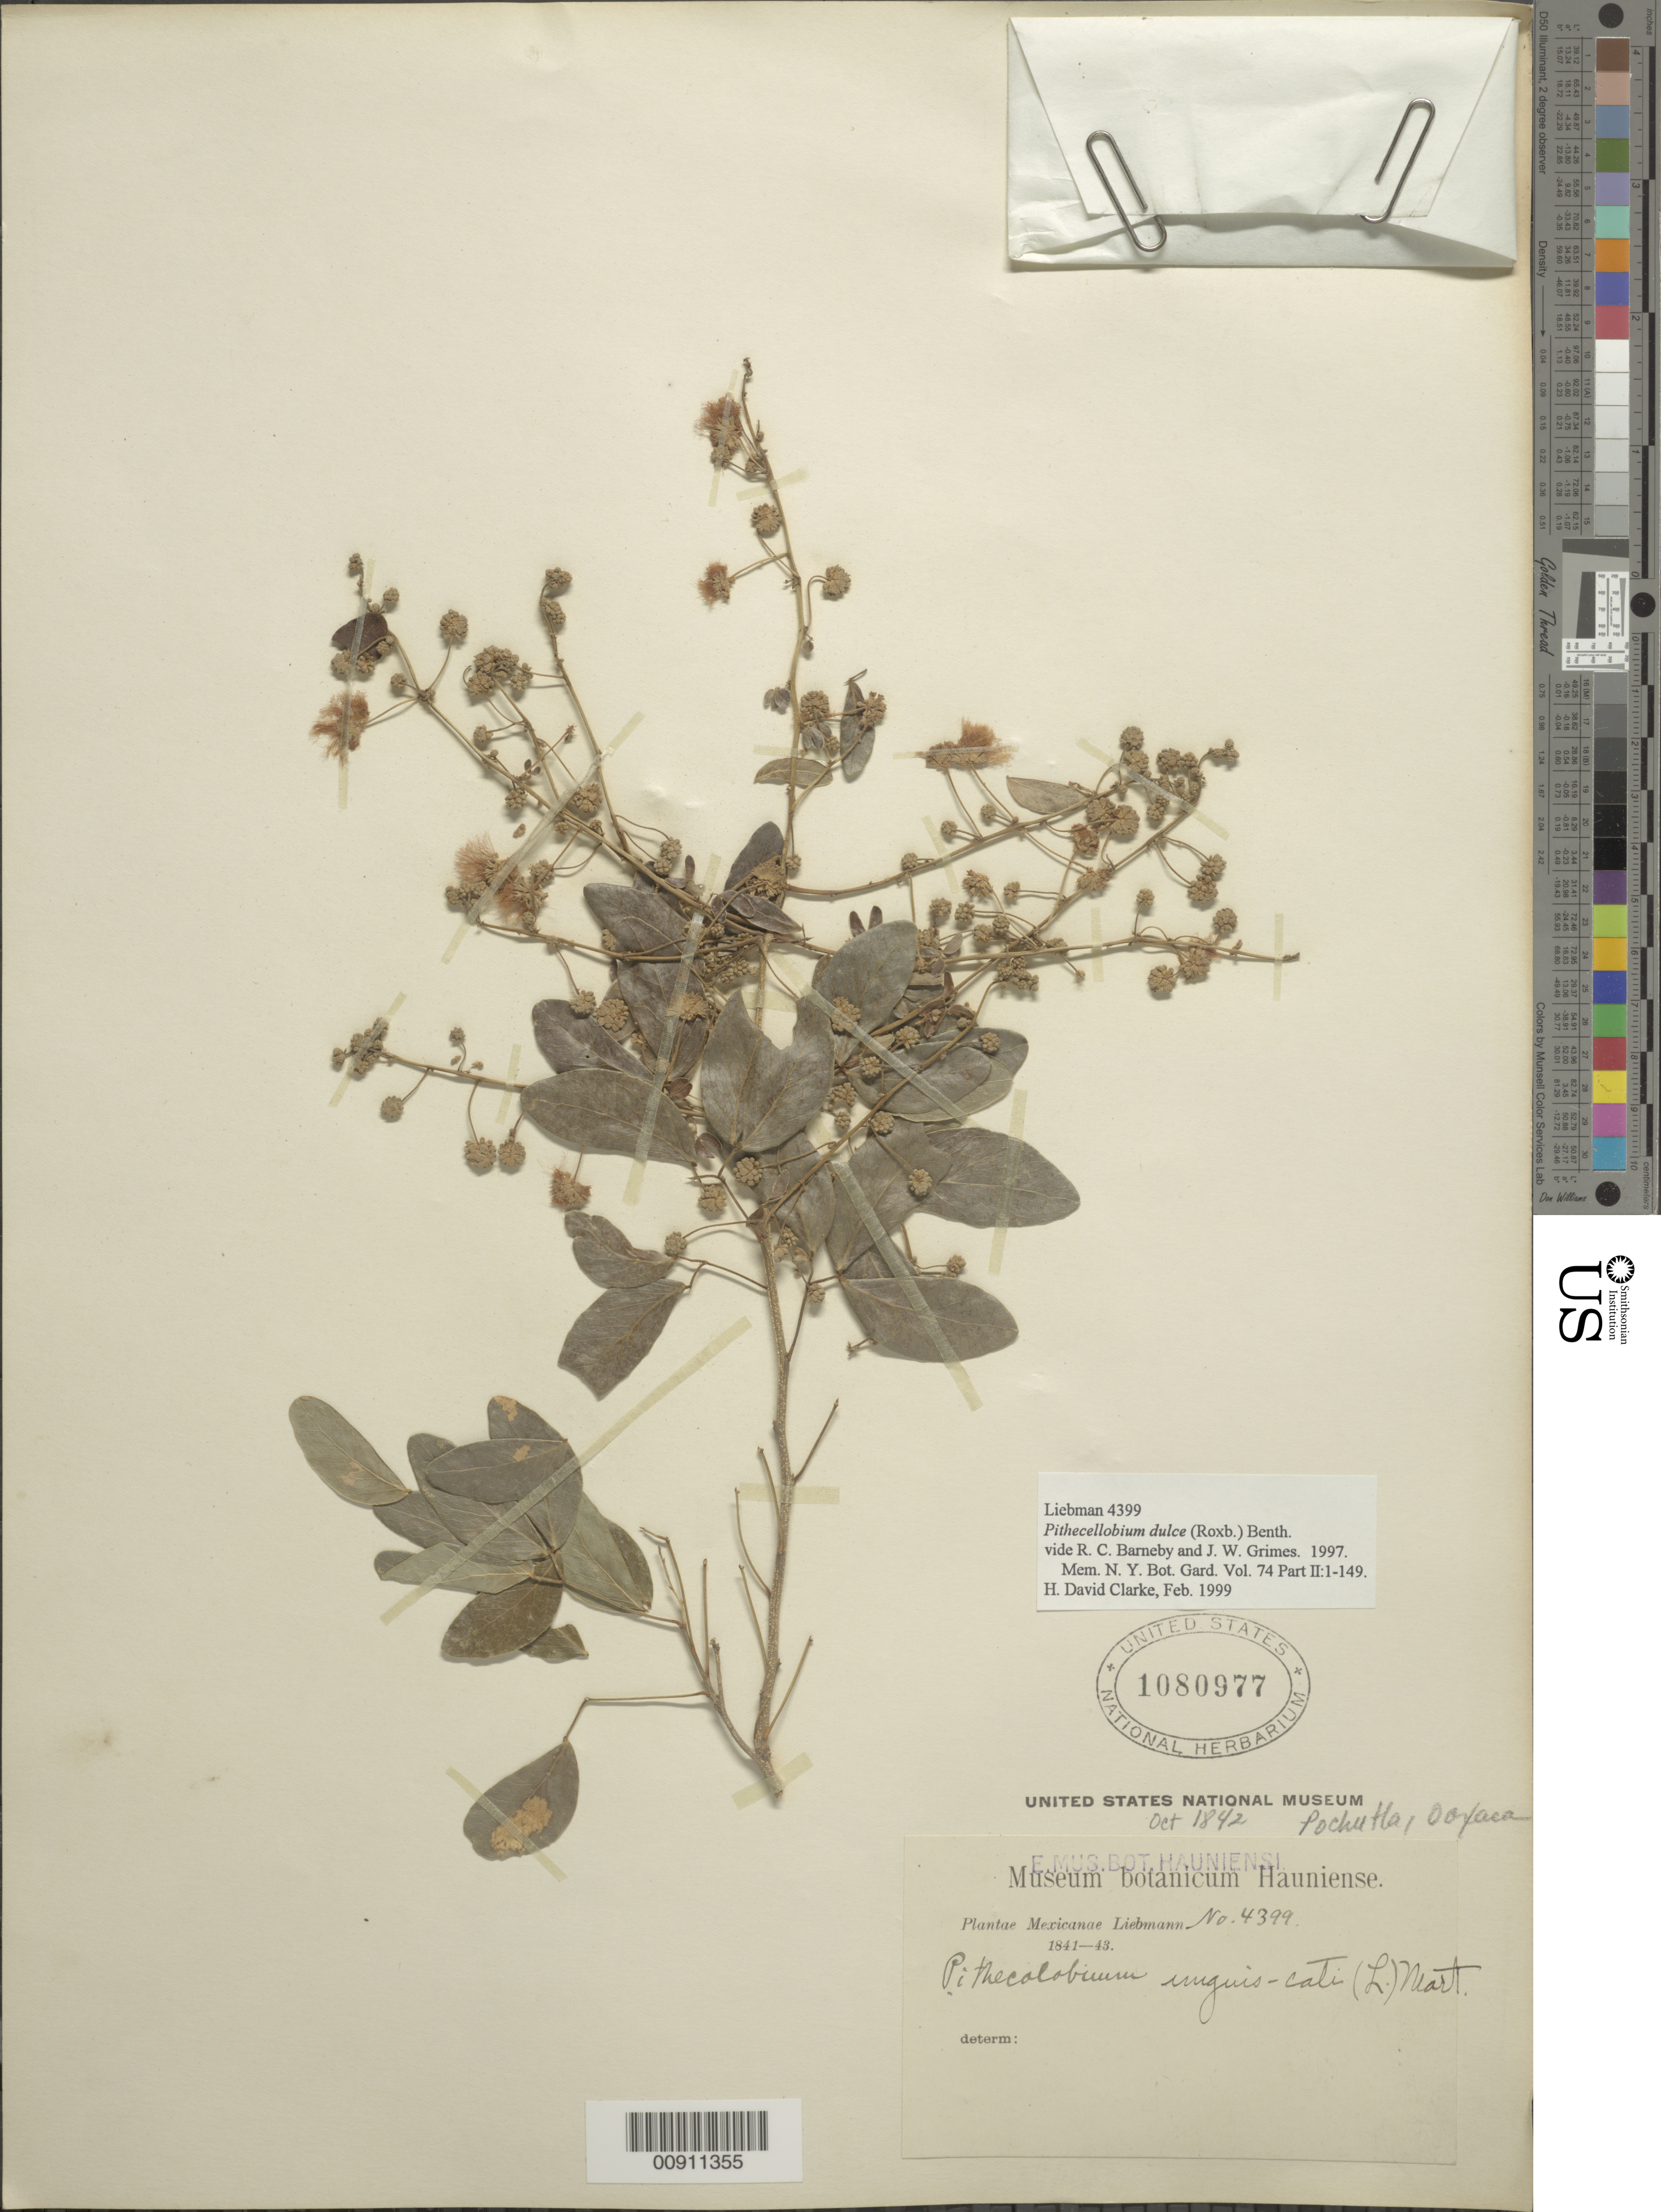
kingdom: Plantae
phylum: Tracheophyta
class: Magnoliopsida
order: Fabales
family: Fabaceae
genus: Pithecellobium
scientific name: Pithecellobium dulce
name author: (Roxb.) Benth.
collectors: F. M. Liebmann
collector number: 4399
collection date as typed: Oct 1842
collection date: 1842-10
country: Mexico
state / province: Oaxaca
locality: Pochutla, Dp. Oajaca [sic].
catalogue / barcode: US 1080977